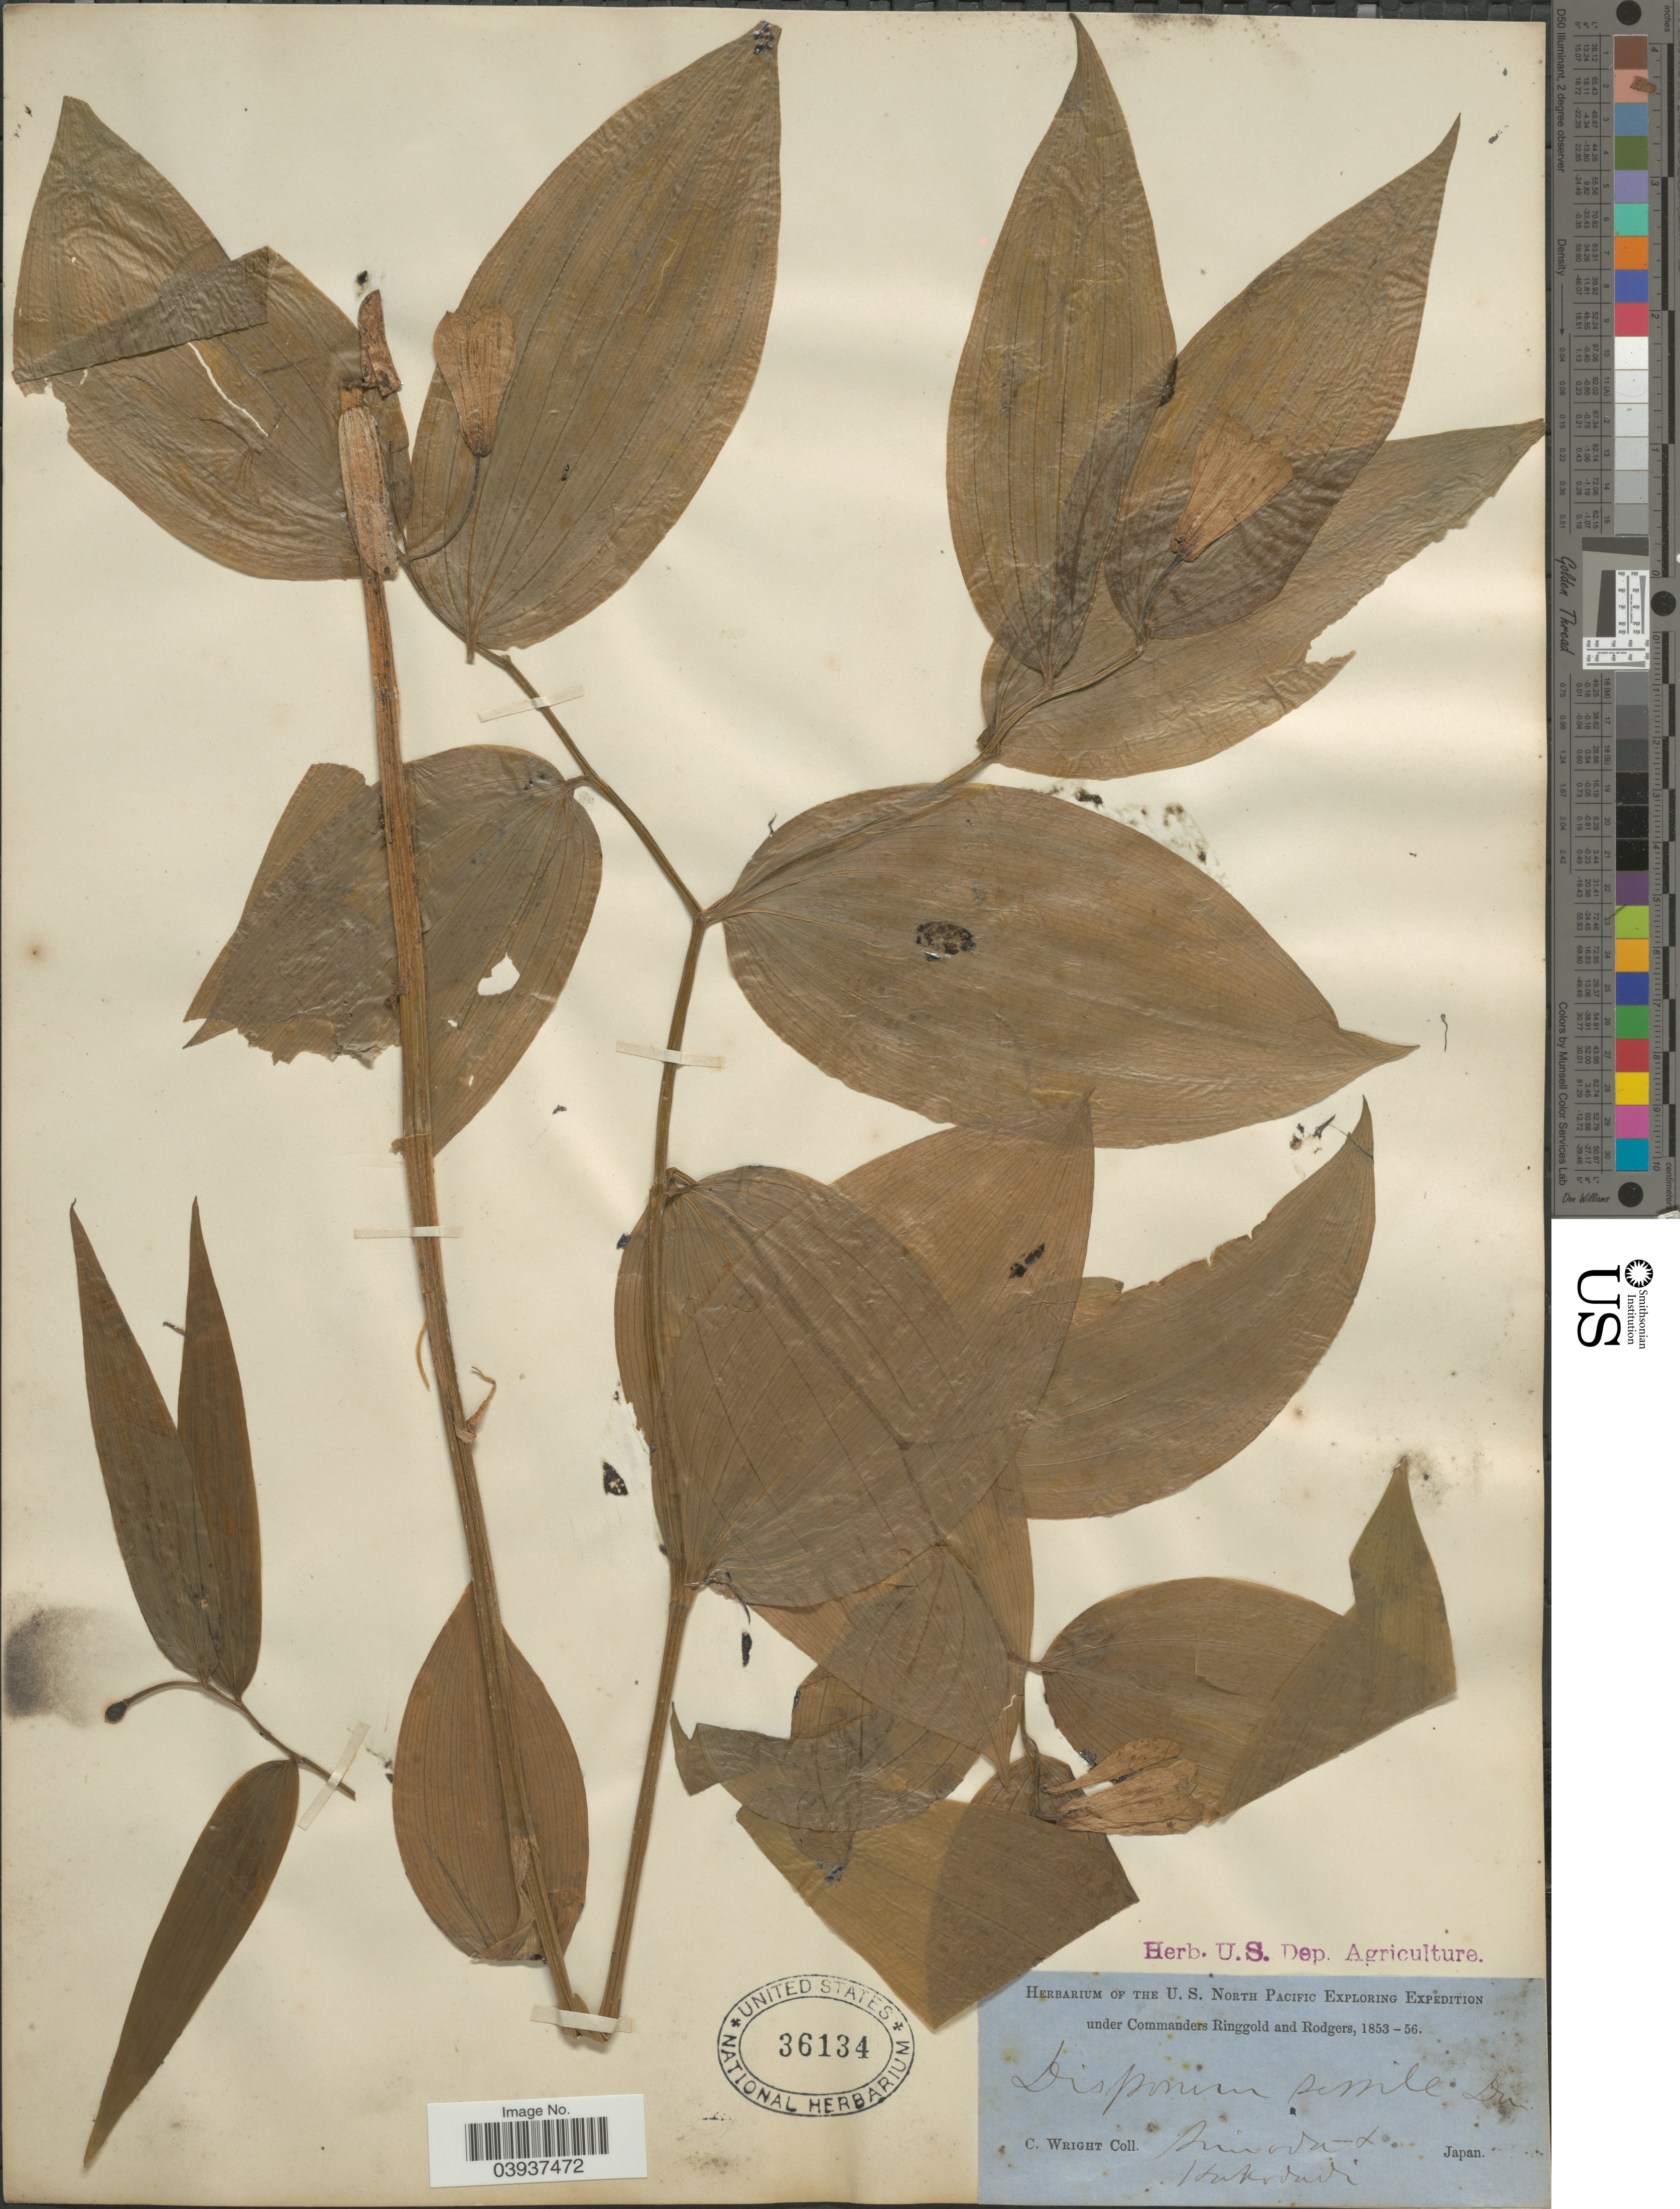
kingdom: Plantae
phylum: Tracheophyta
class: Liliopsida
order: Liliales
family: Colchicaceae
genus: Disporum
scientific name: Disporum sessile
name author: D. Don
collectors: C. Wright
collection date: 1853/1856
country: Japan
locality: Sinoda. Hakodadi.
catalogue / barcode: US 36134